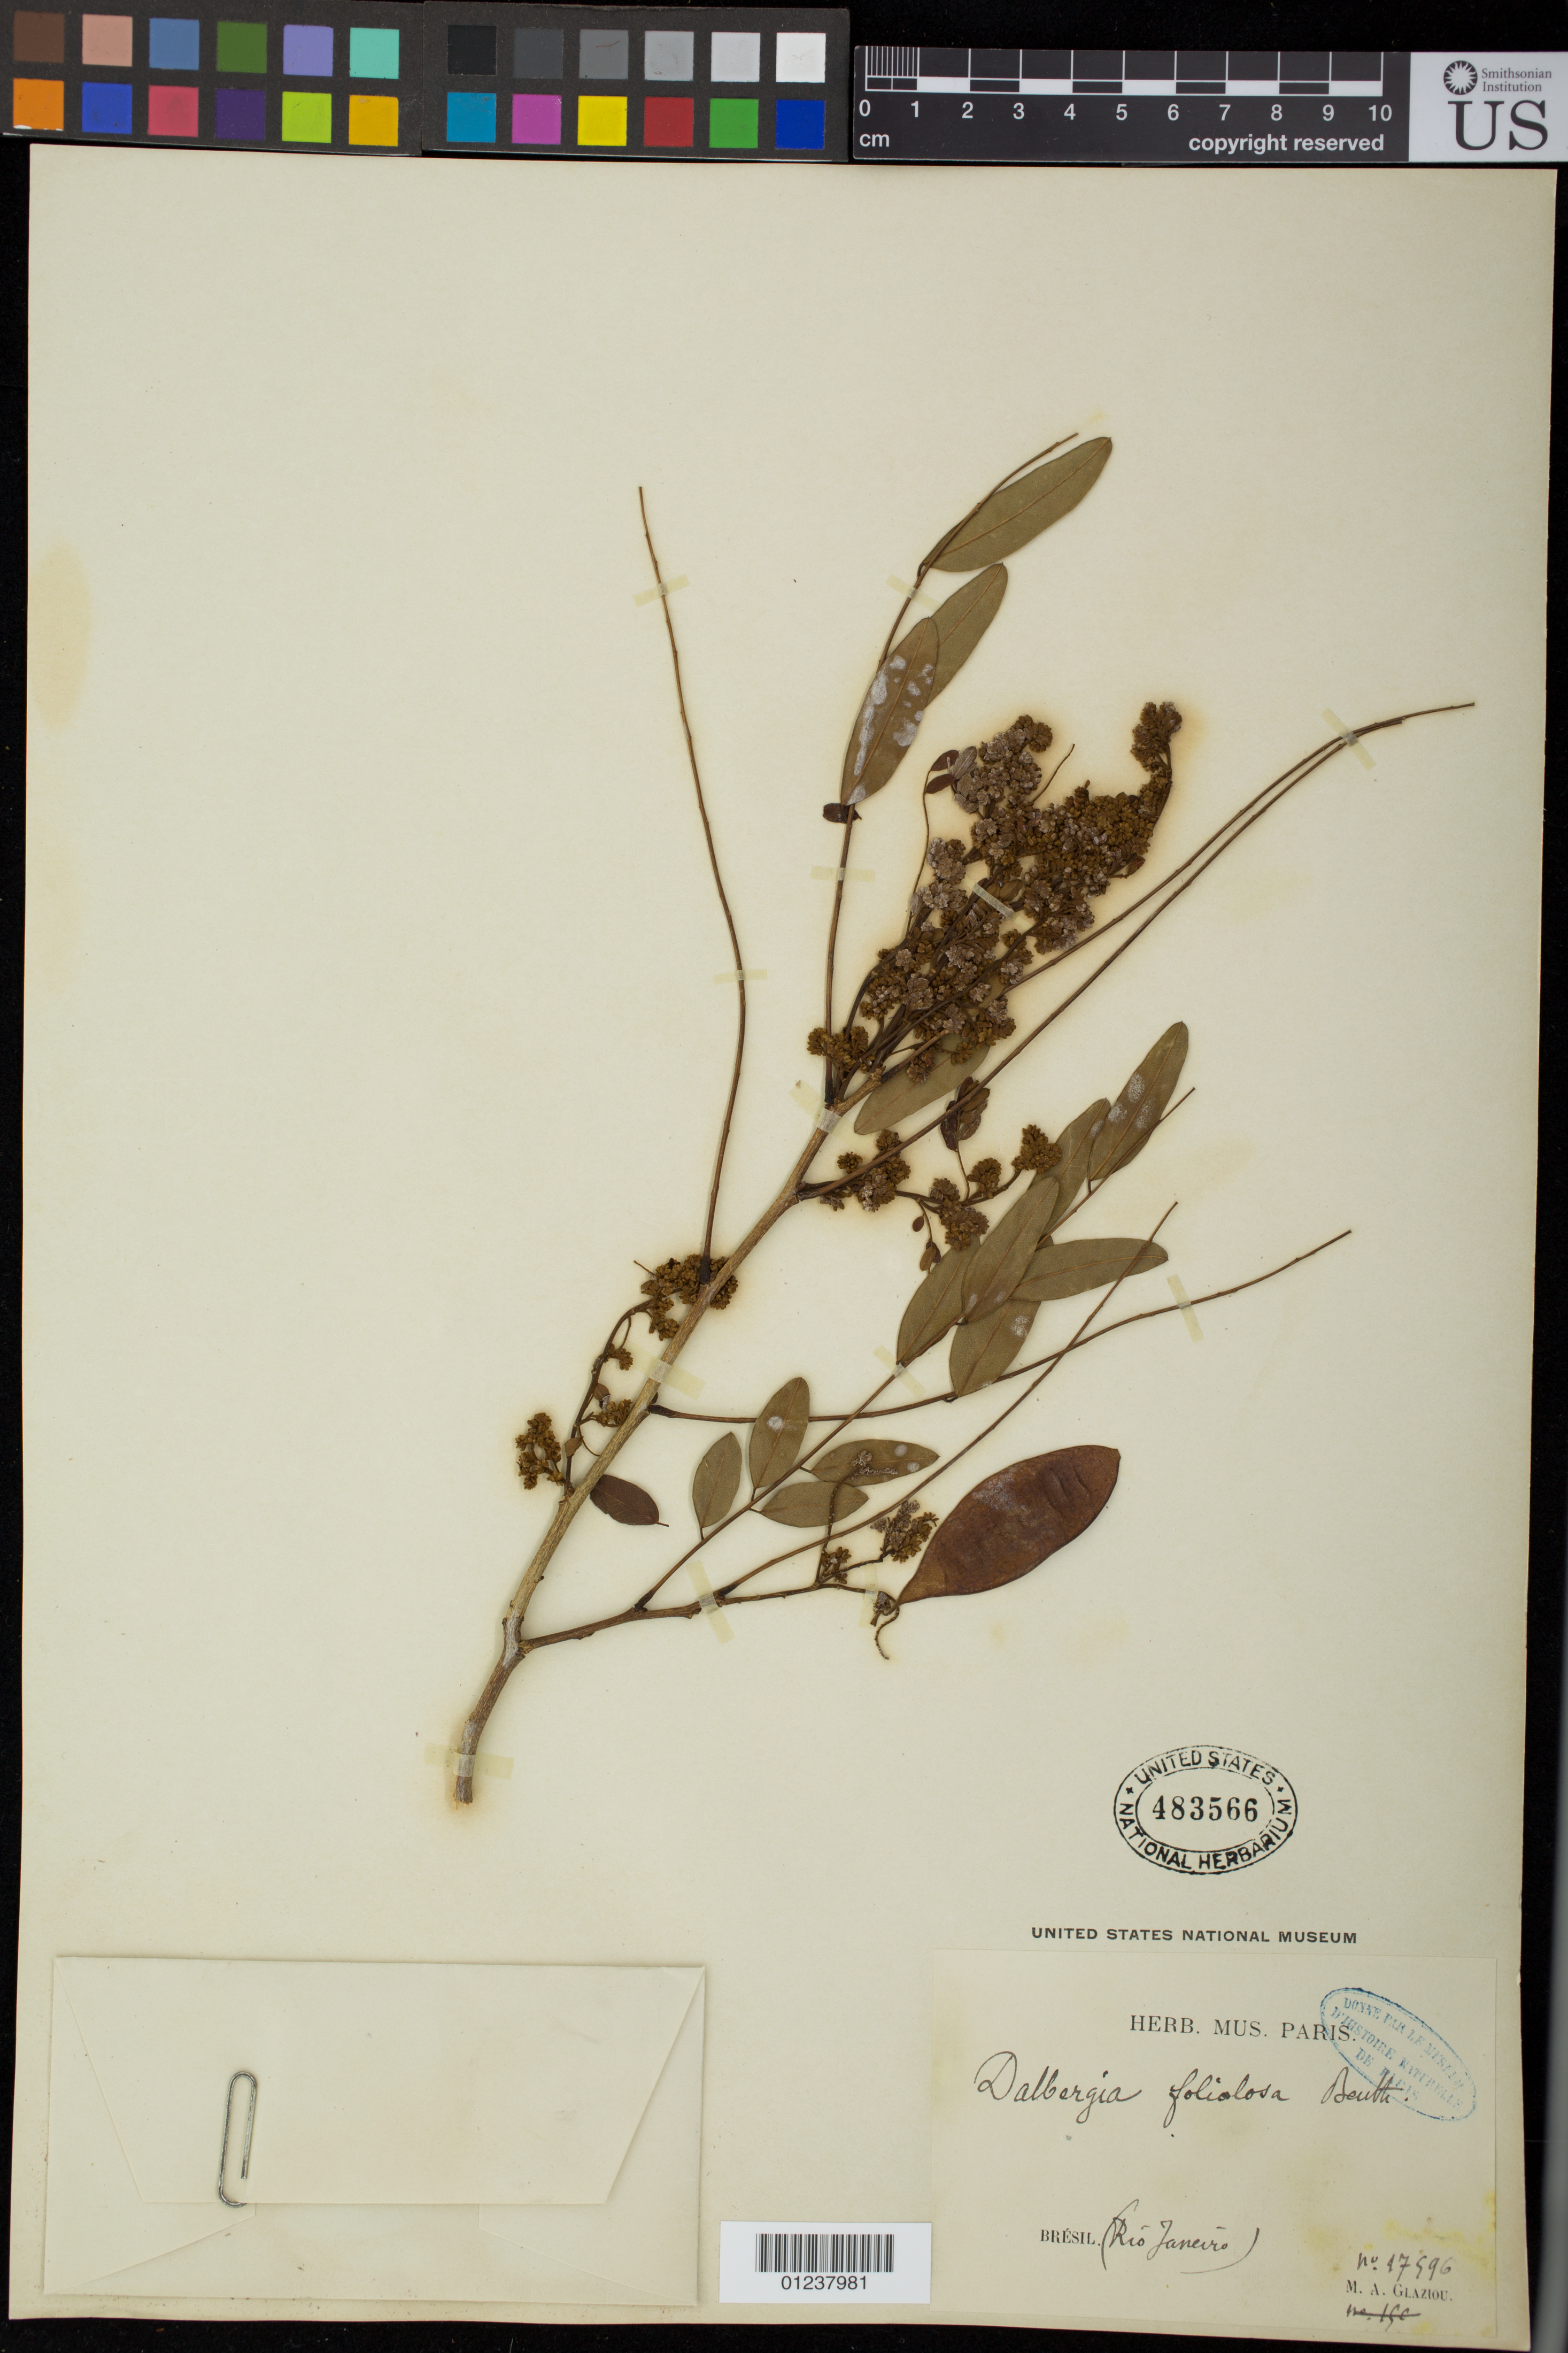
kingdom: Plantae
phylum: Tracheophyta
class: Magnoliopsida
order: Fabales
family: Fabaceae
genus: Dalbergia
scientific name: Dalbergia foliosa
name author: (Benth.) A.M. Carvalho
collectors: A. Glaziou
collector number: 17596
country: Brazil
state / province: Rio de Janeiro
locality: Rio de Janeiro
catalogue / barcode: US 483566